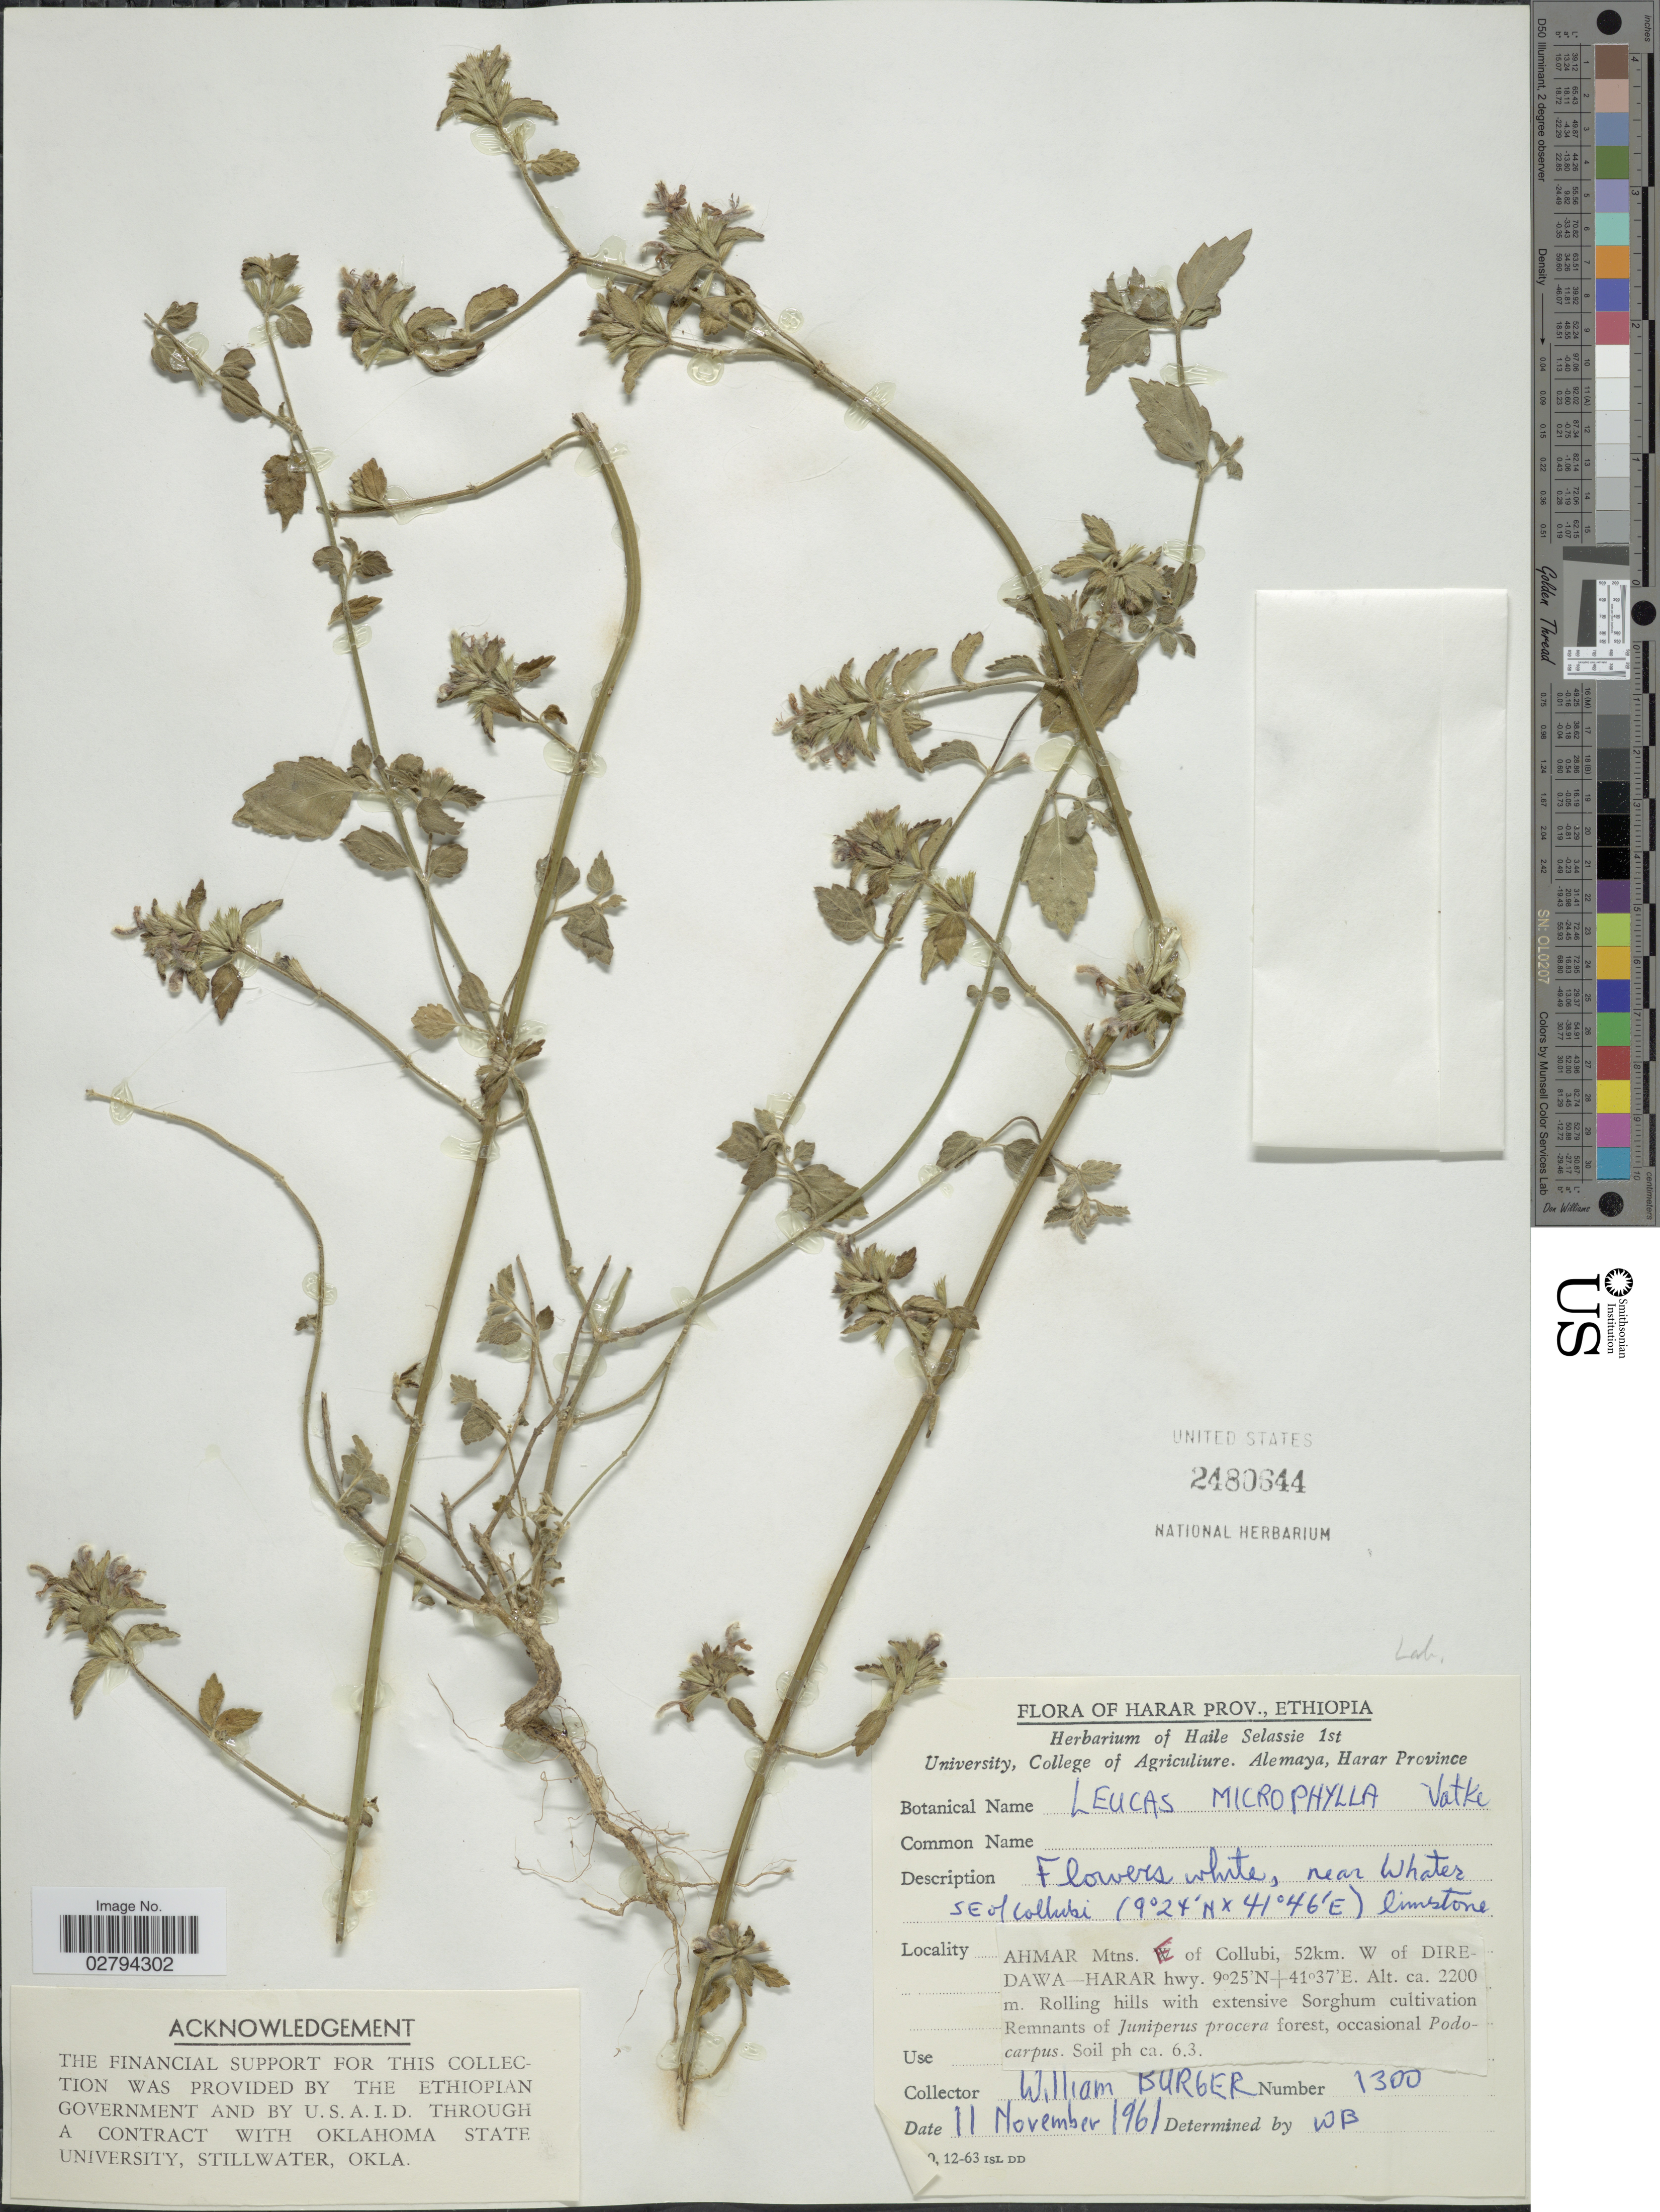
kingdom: Plantae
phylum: Tracheophyta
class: Magnoliopsida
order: Lamiales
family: Lamiaceae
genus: Leucas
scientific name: Leucas microphylla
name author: Vatke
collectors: W. Burger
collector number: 1300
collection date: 1961-11-11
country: Ethiopia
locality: Harar Prov. Ahmar Mtns. of Collubi, 52 km. W of Dire-Dawa- Harar hwy. near Whater SE of Collubi.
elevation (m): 2200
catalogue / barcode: US 2480644